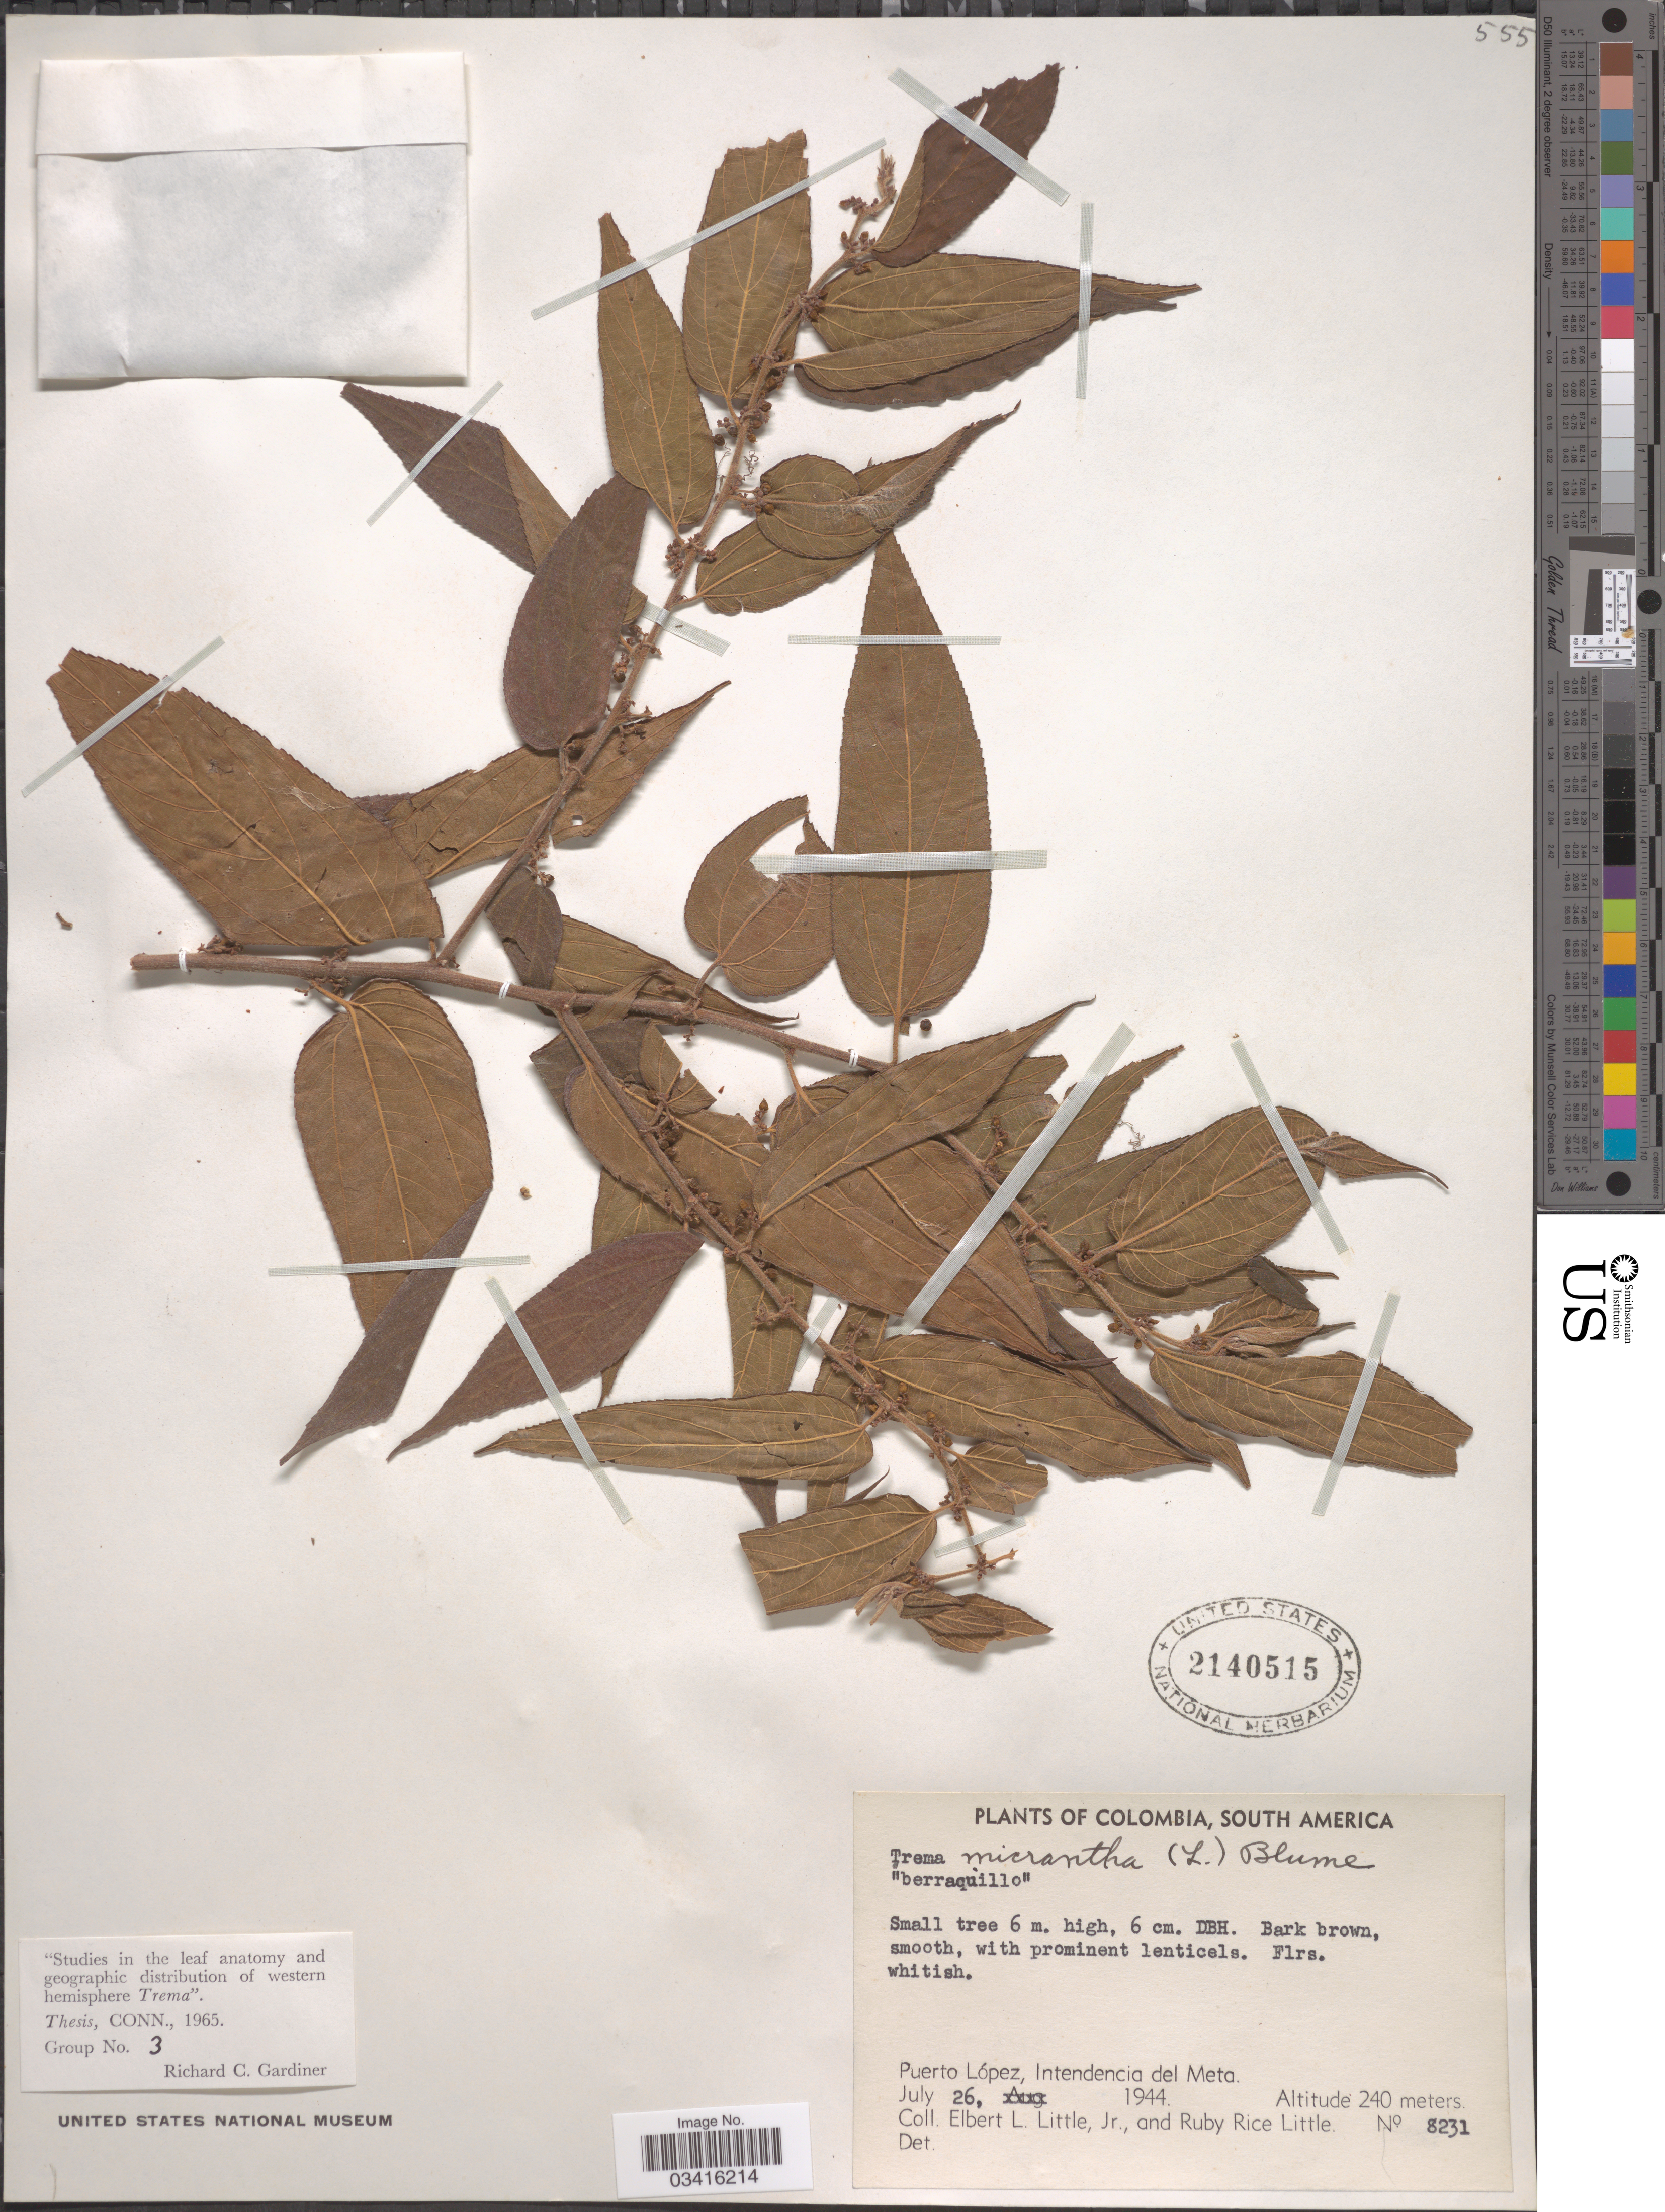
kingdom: Plantae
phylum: Tracheophyta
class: Magnoliopsida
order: Rosales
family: Cannabaceae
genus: Trema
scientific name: Trema micranthum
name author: (L.) Blume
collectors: E. L. Little & R. R. Little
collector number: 8231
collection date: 1944-07-26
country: Colombia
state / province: Meta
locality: Puerto López, Intendencia del Meta.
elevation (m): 240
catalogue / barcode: US 2140515